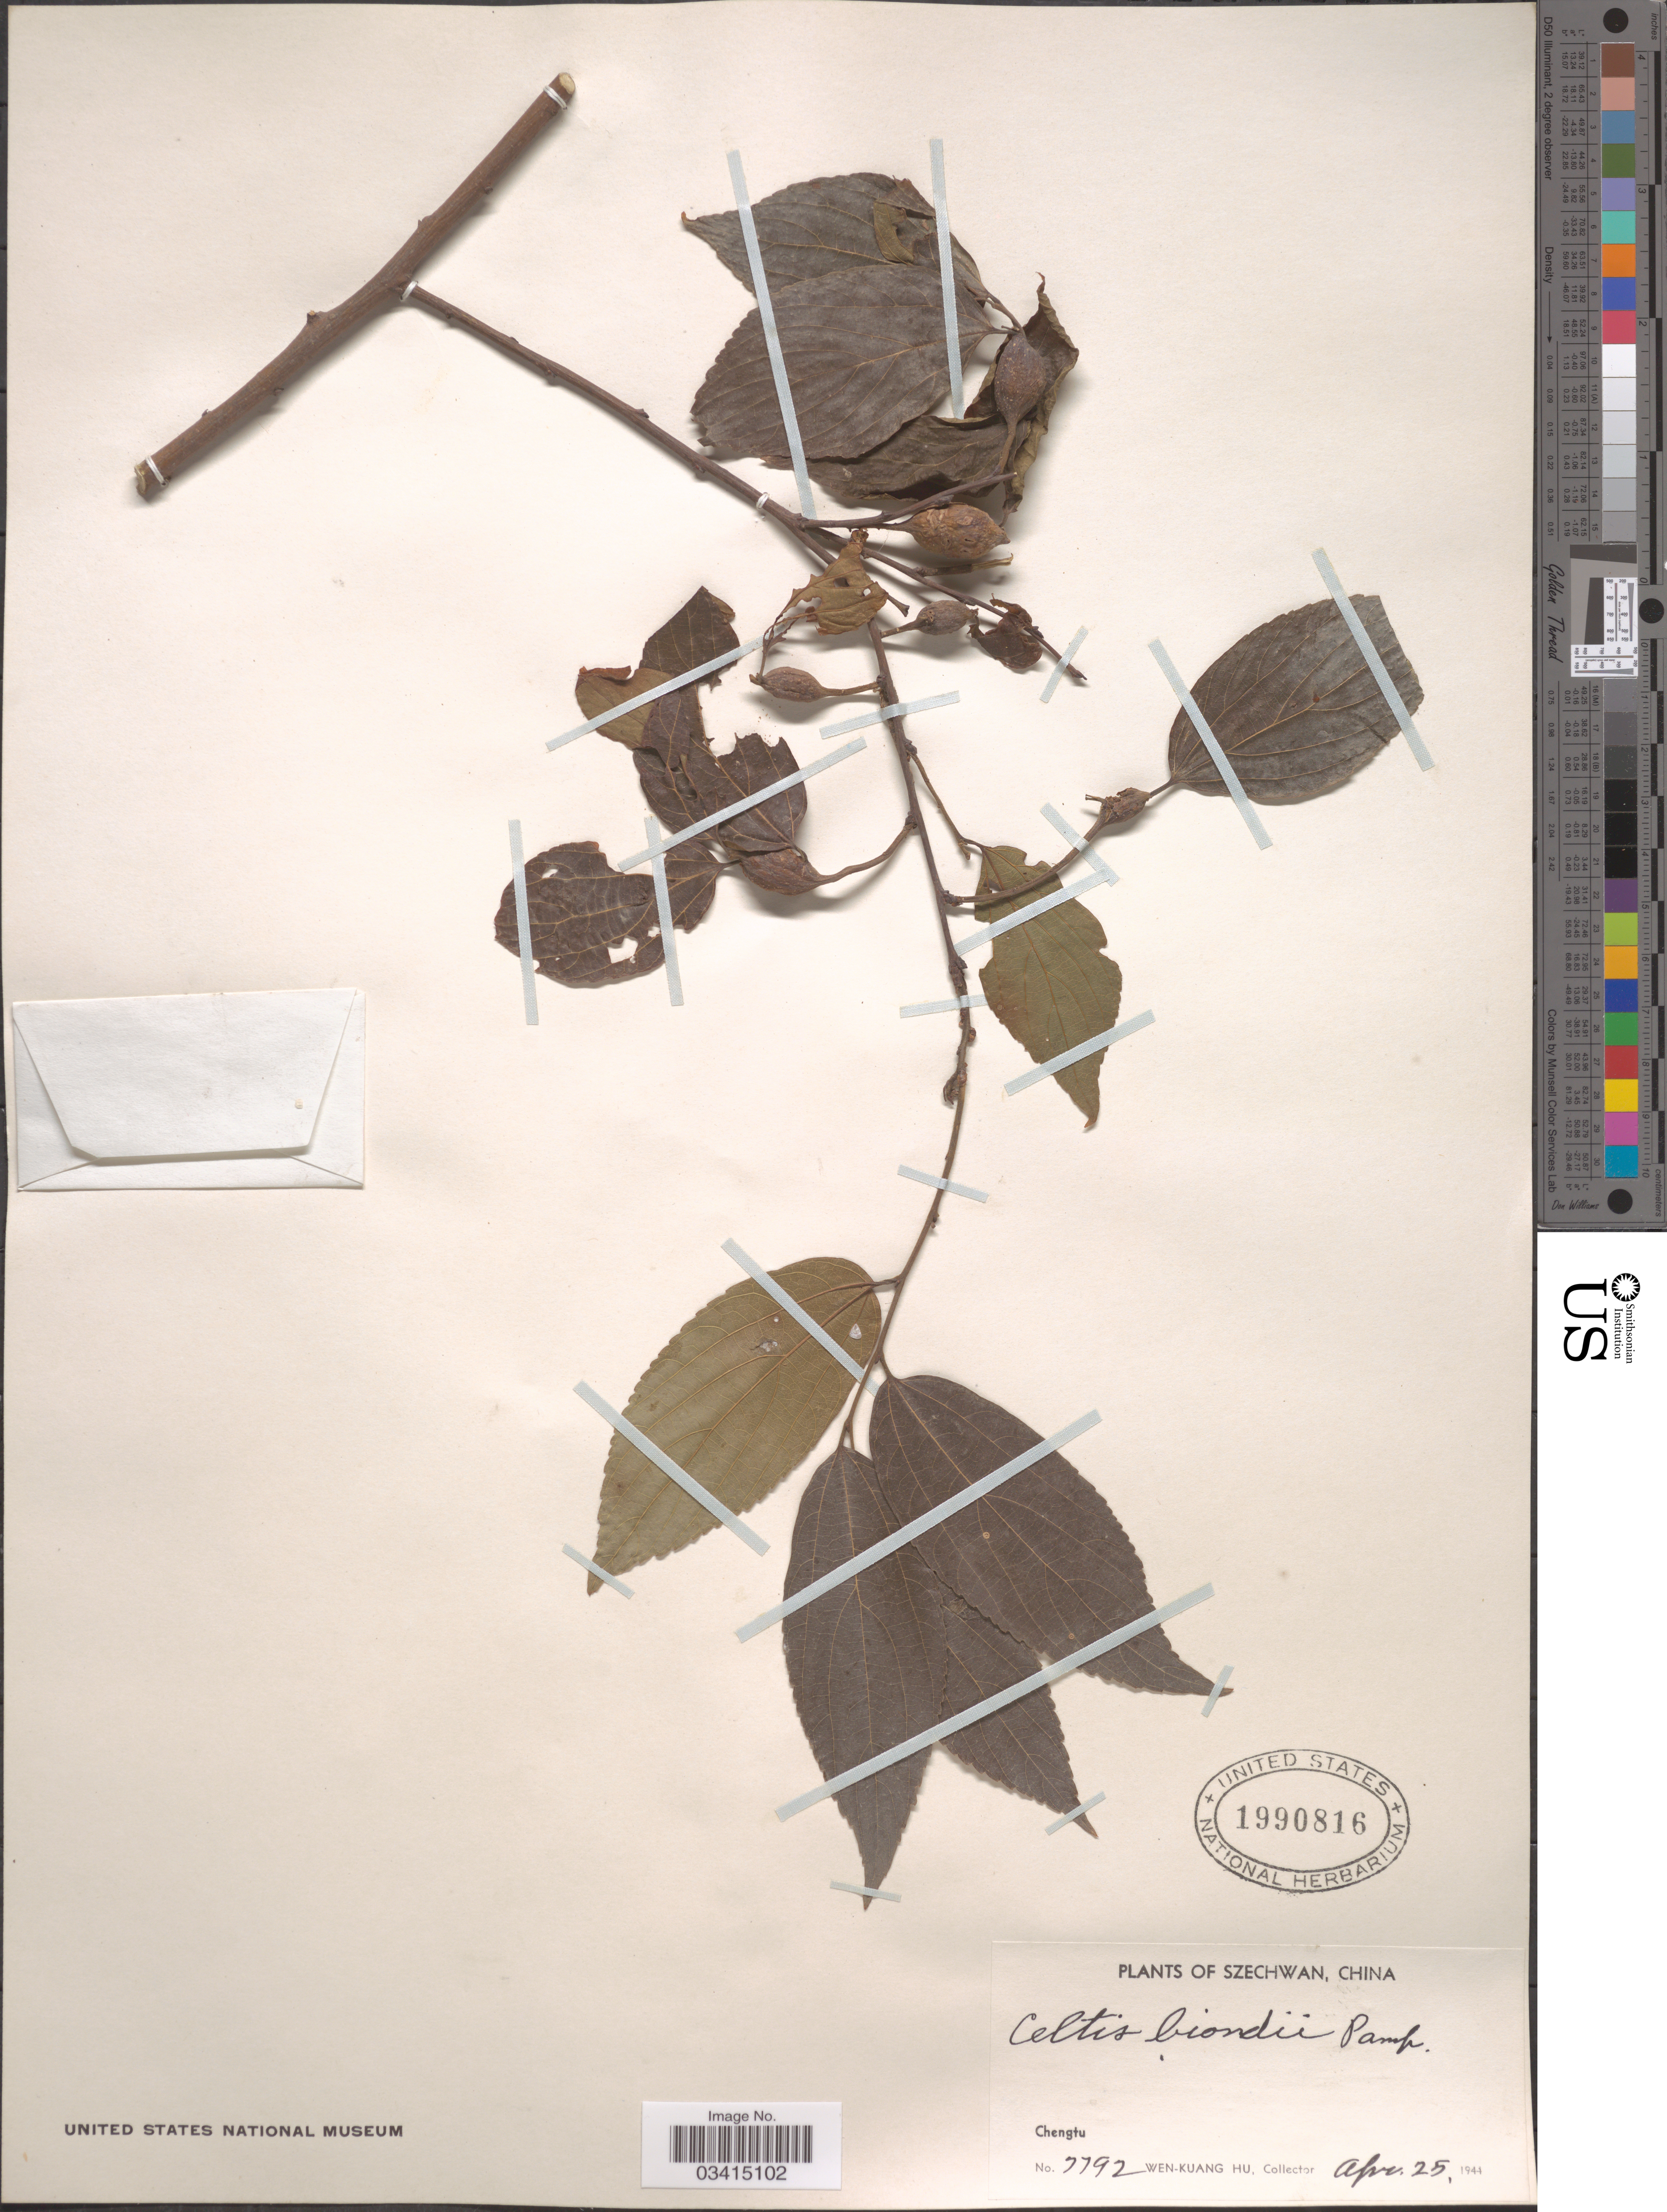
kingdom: Plantae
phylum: Tracheophyta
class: Magnoliopsida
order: Rosales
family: Cannabaceae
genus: Celtis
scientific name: Celtis biondii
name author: Pamp.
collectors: W. K. Hu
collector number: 7792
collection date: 1944-04-25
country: China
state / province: Sichuan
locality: Szechwan. Chengtu.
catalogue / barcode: US 1990816